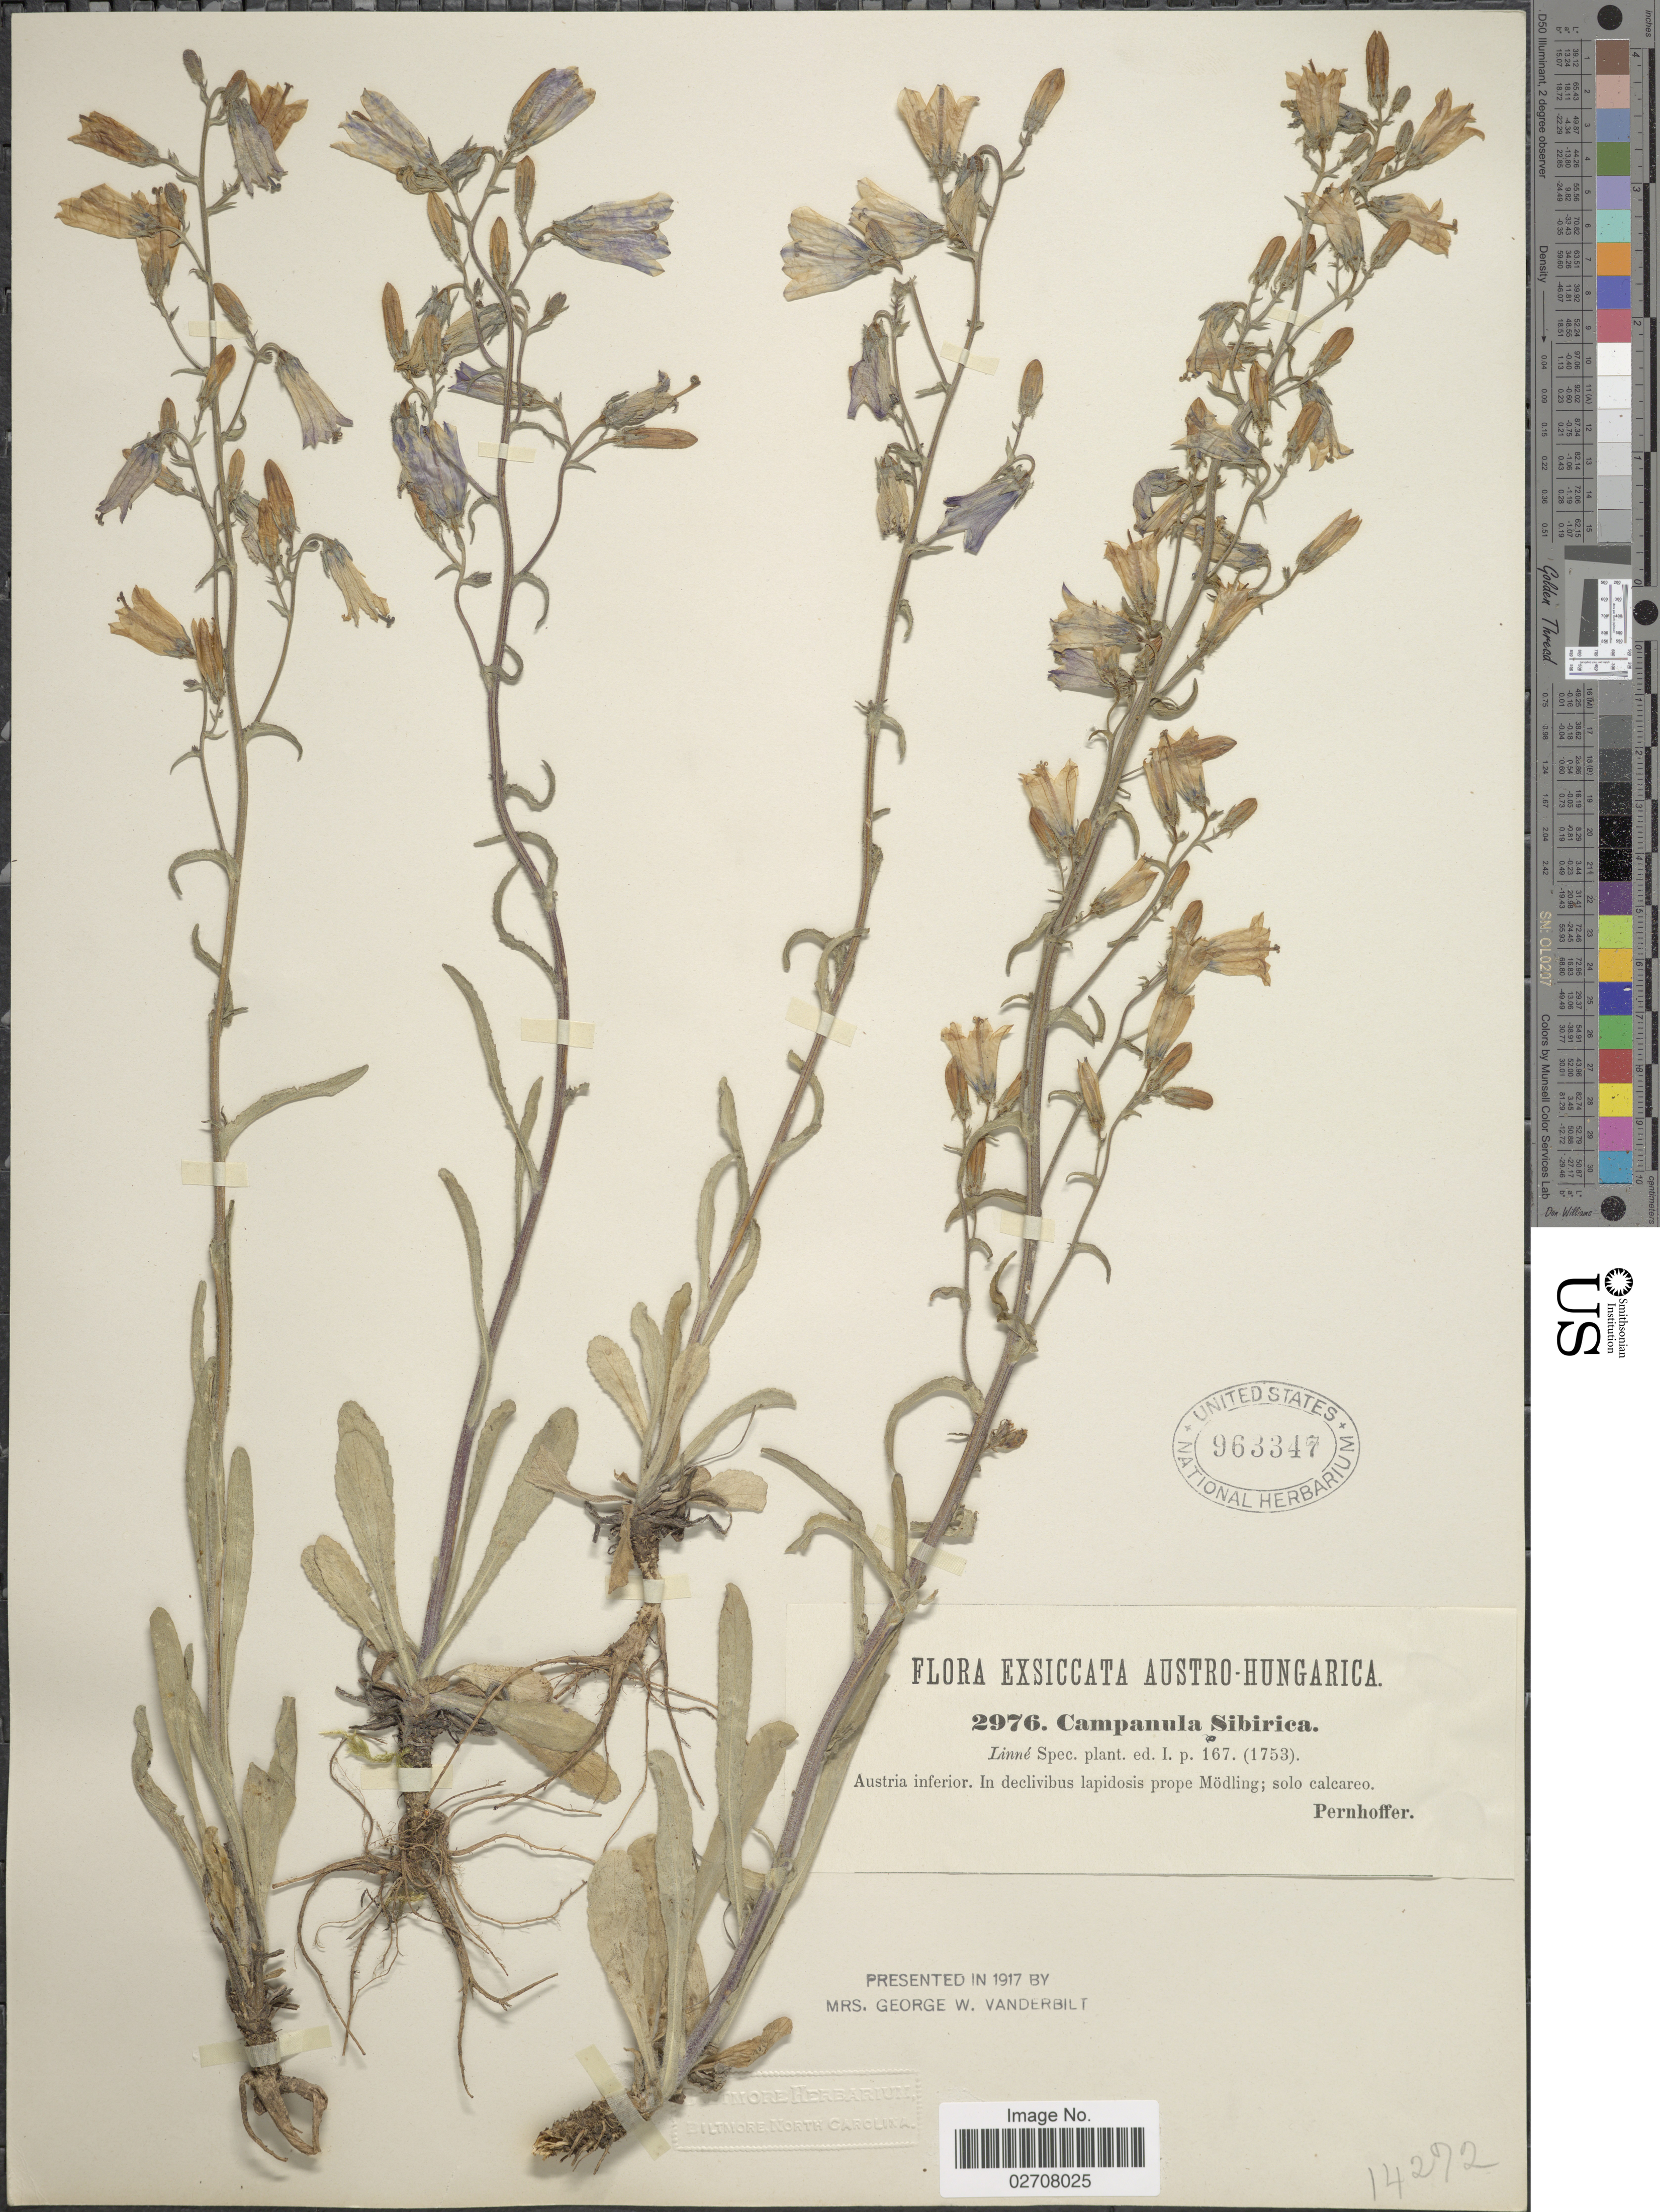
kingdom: Plantae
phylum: Tracheophyta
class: Magnoliopsida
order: Asterales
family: Campanulaceae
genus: Campanula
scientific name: Campanula sibirica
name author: L.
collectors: Pernhoffer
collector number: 2976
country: Austria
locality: Austro-Hungarica, Austria inferior. In declivibus lapidosis prope Modling; solo calcareo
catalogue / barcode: US 963347